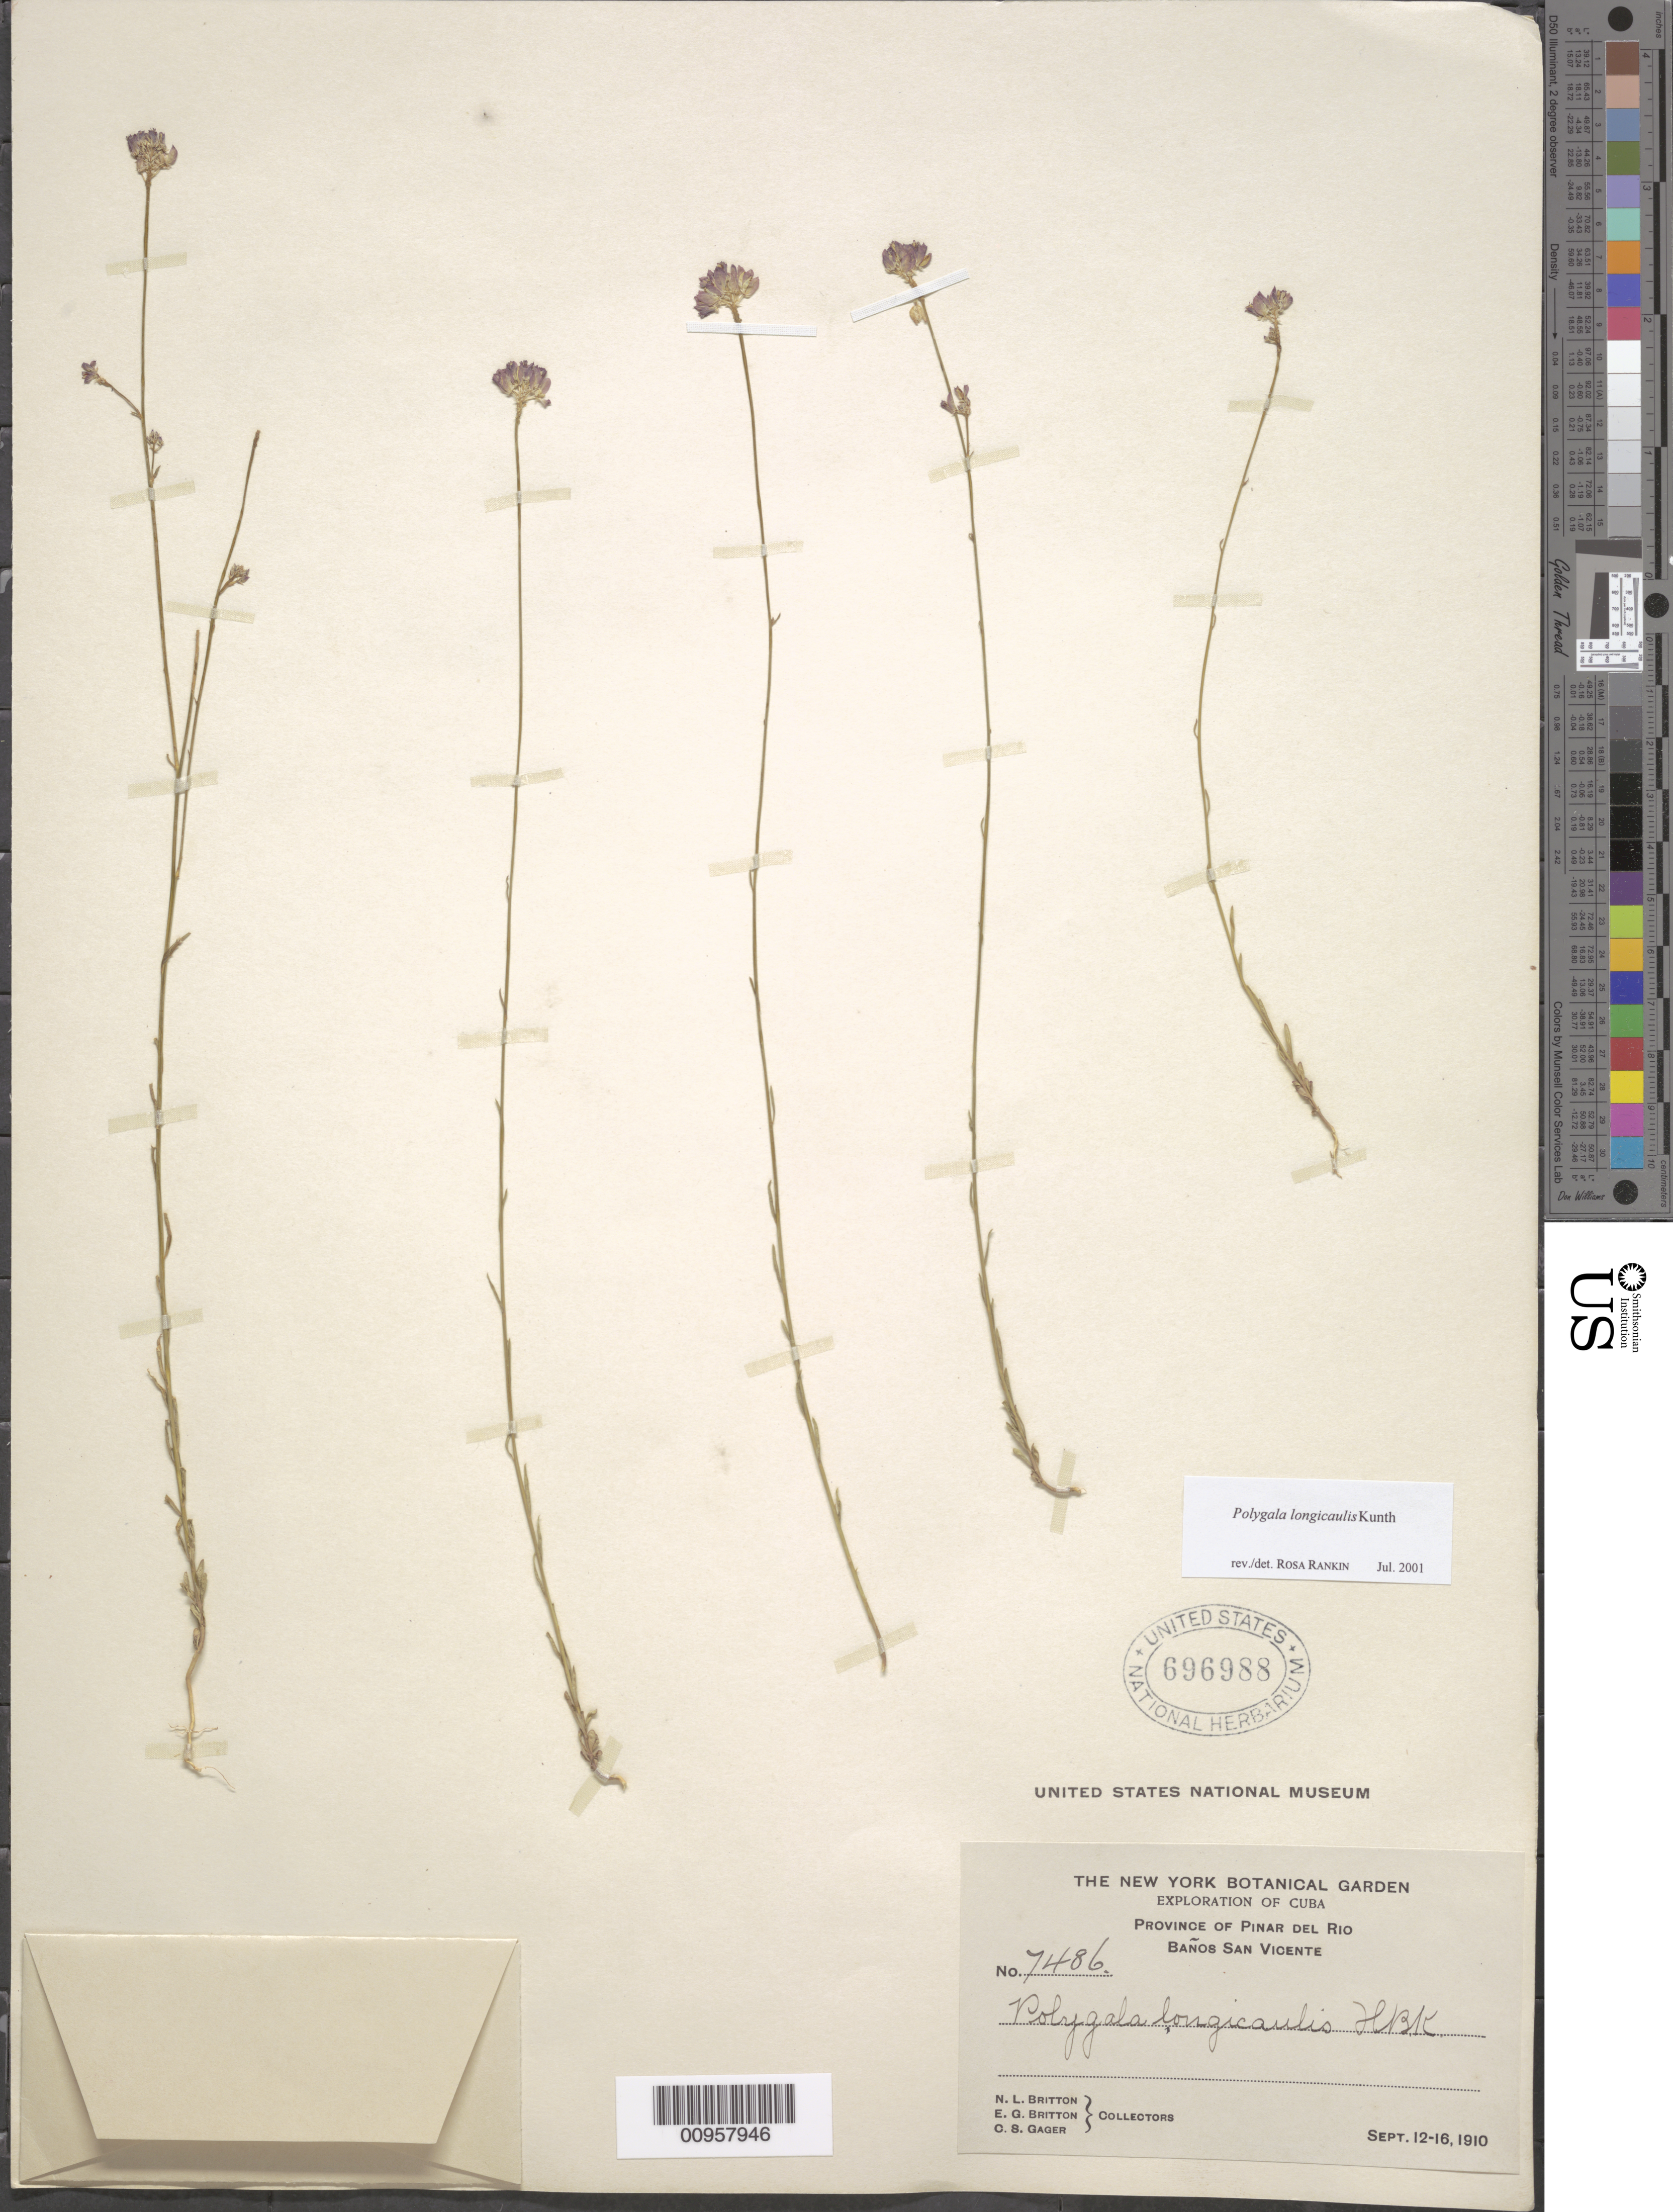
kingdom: Plantae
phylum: Tracheophyta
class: Magnoliopsida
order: Fabales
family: Polygalaceae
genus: Polygala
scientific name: Polygala longicaulis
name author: Kunth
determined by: Rankin Rodriguez, Rosa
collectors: N. Britton, E. G. Britton & C. Gager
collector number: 7486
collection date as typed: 12 Sep 1910 to 16 Sep 1910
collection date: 1910-09-12/1910-09-16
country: Cuba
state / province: Pinar del Rio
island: Cuba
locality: Baños San Vicente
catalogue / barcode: US 696988